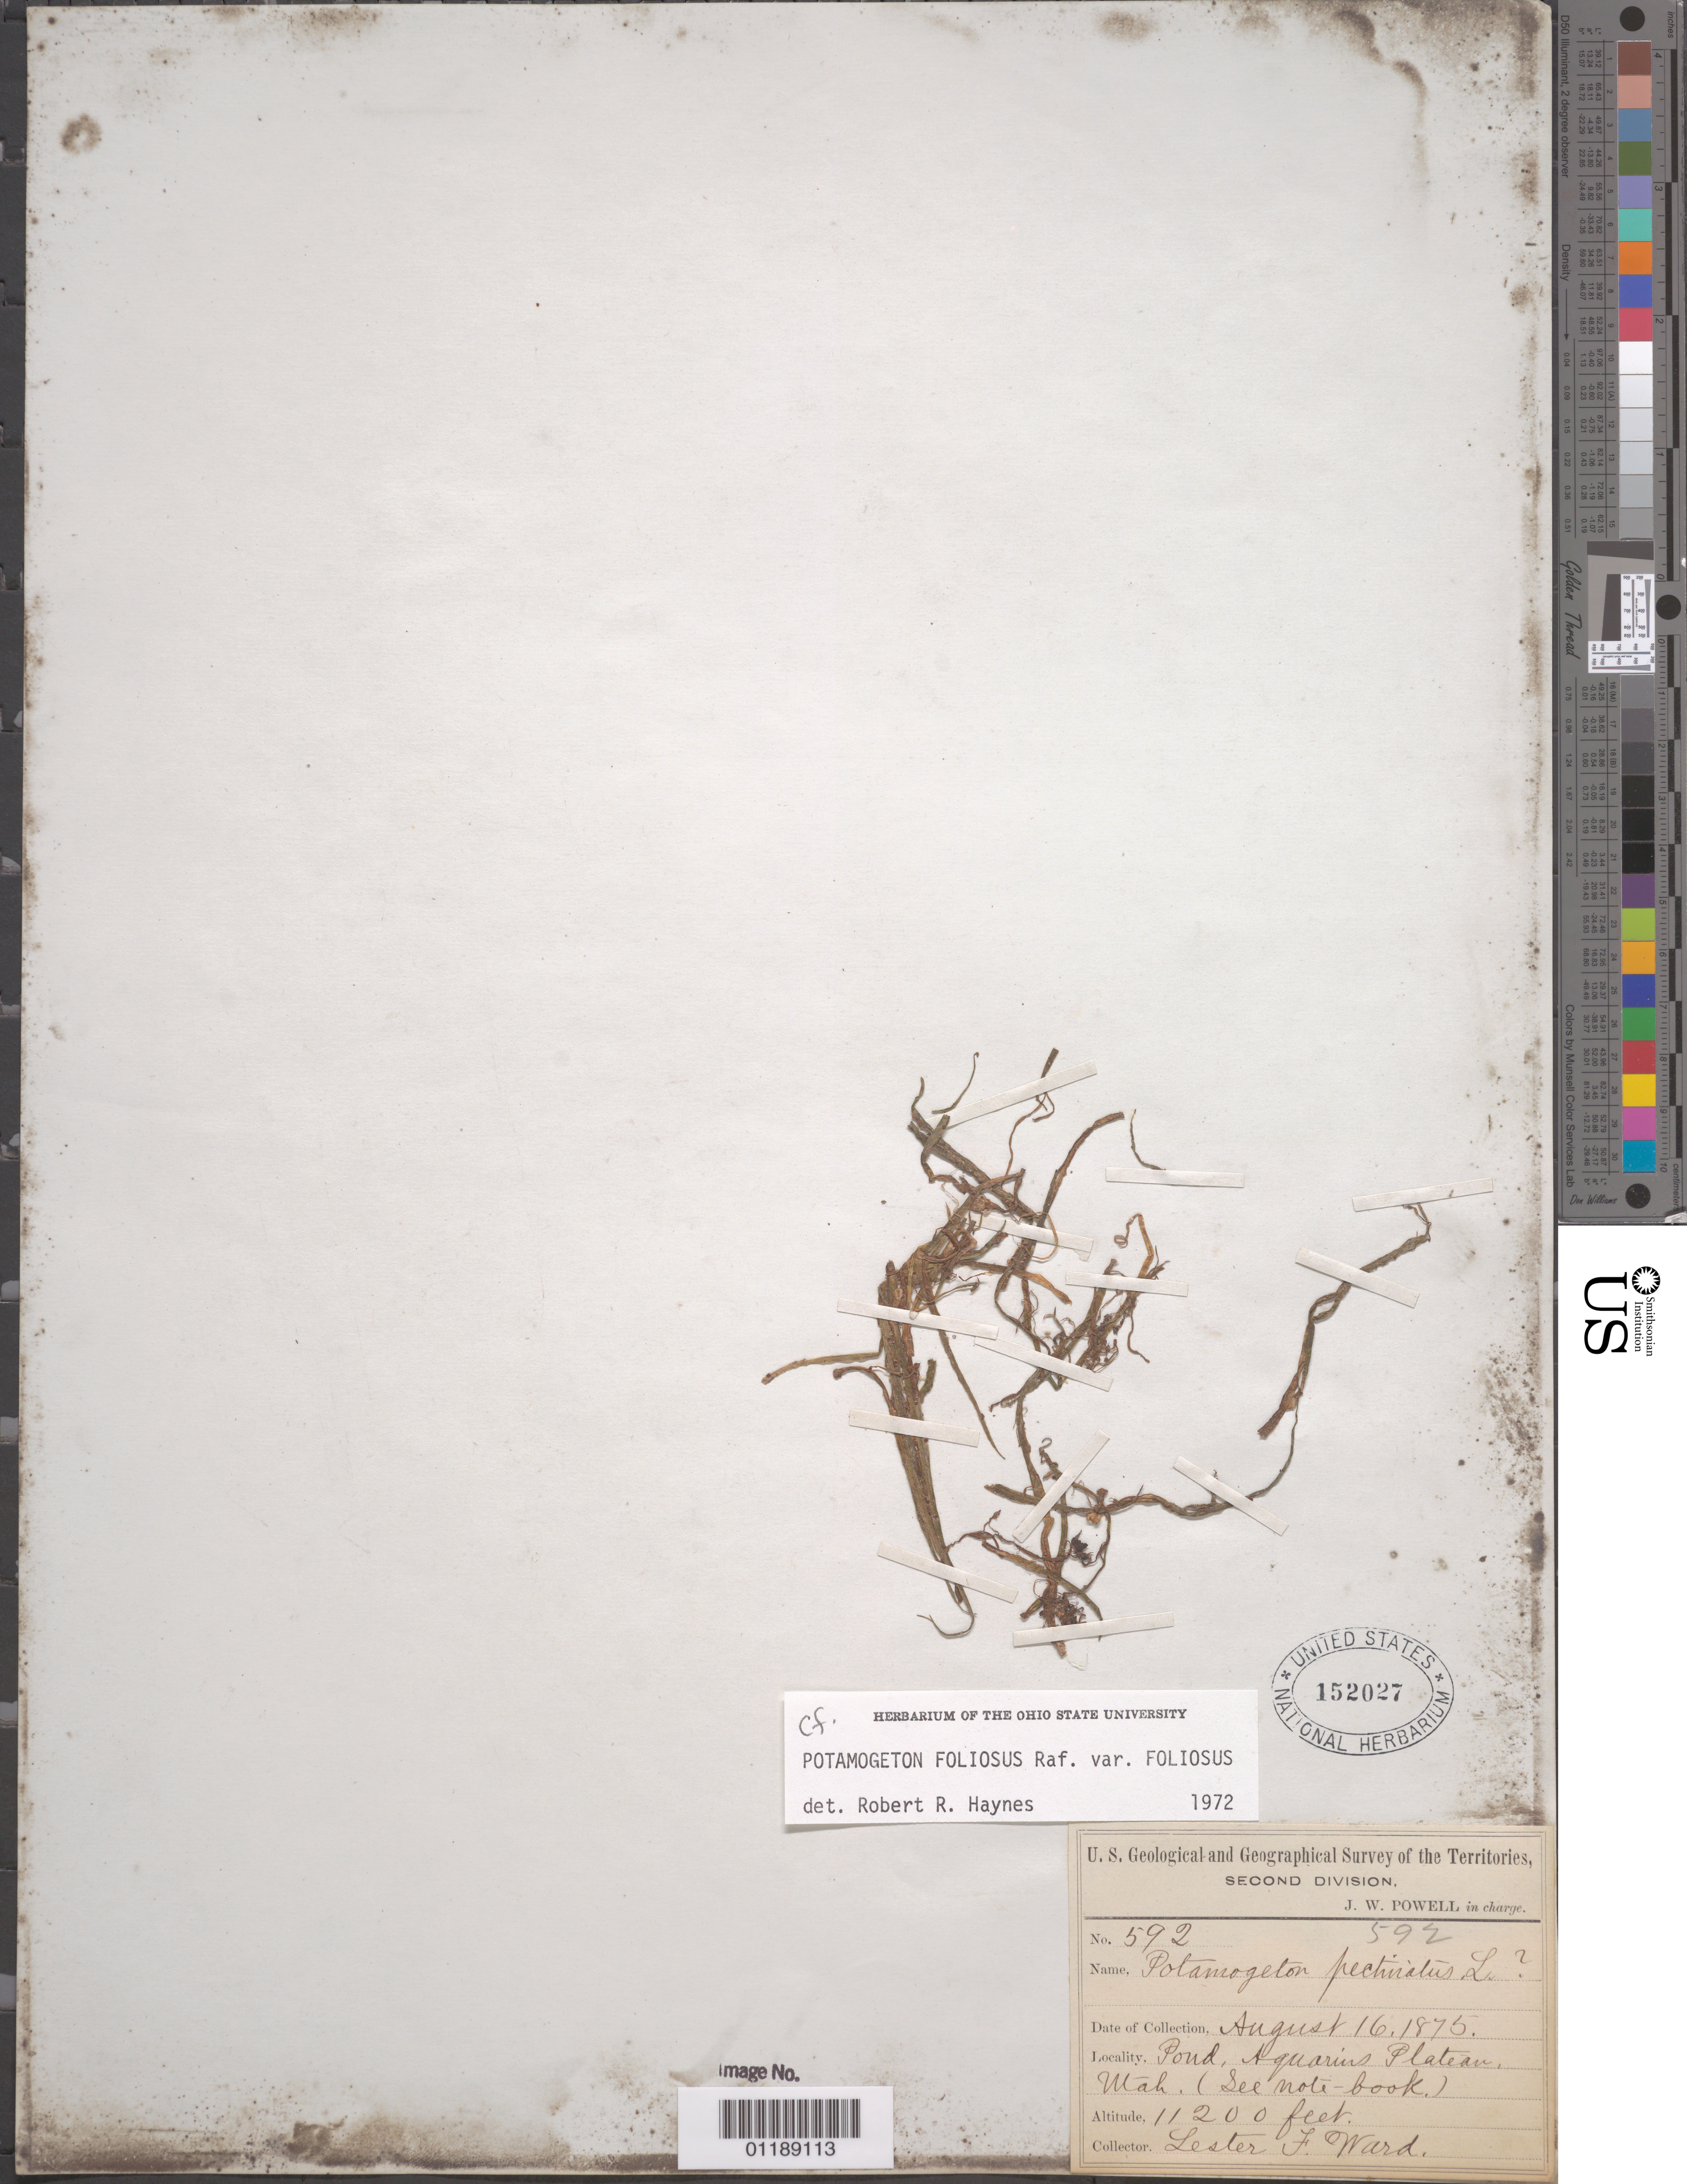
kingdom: Plantae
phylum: Tracheophyta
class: Liliopsida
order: Alismatales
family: Potamogetonaceae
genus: Potamogeton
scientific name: Potamogeton foliosus var. foliosus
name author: Raf.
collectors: L. F. Ward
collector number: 592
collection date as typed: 16 Aug 1875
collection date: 1875-08-16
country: United States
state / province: Utah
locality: Aquarius Plateau.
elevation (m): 3414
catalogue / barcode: US 152027